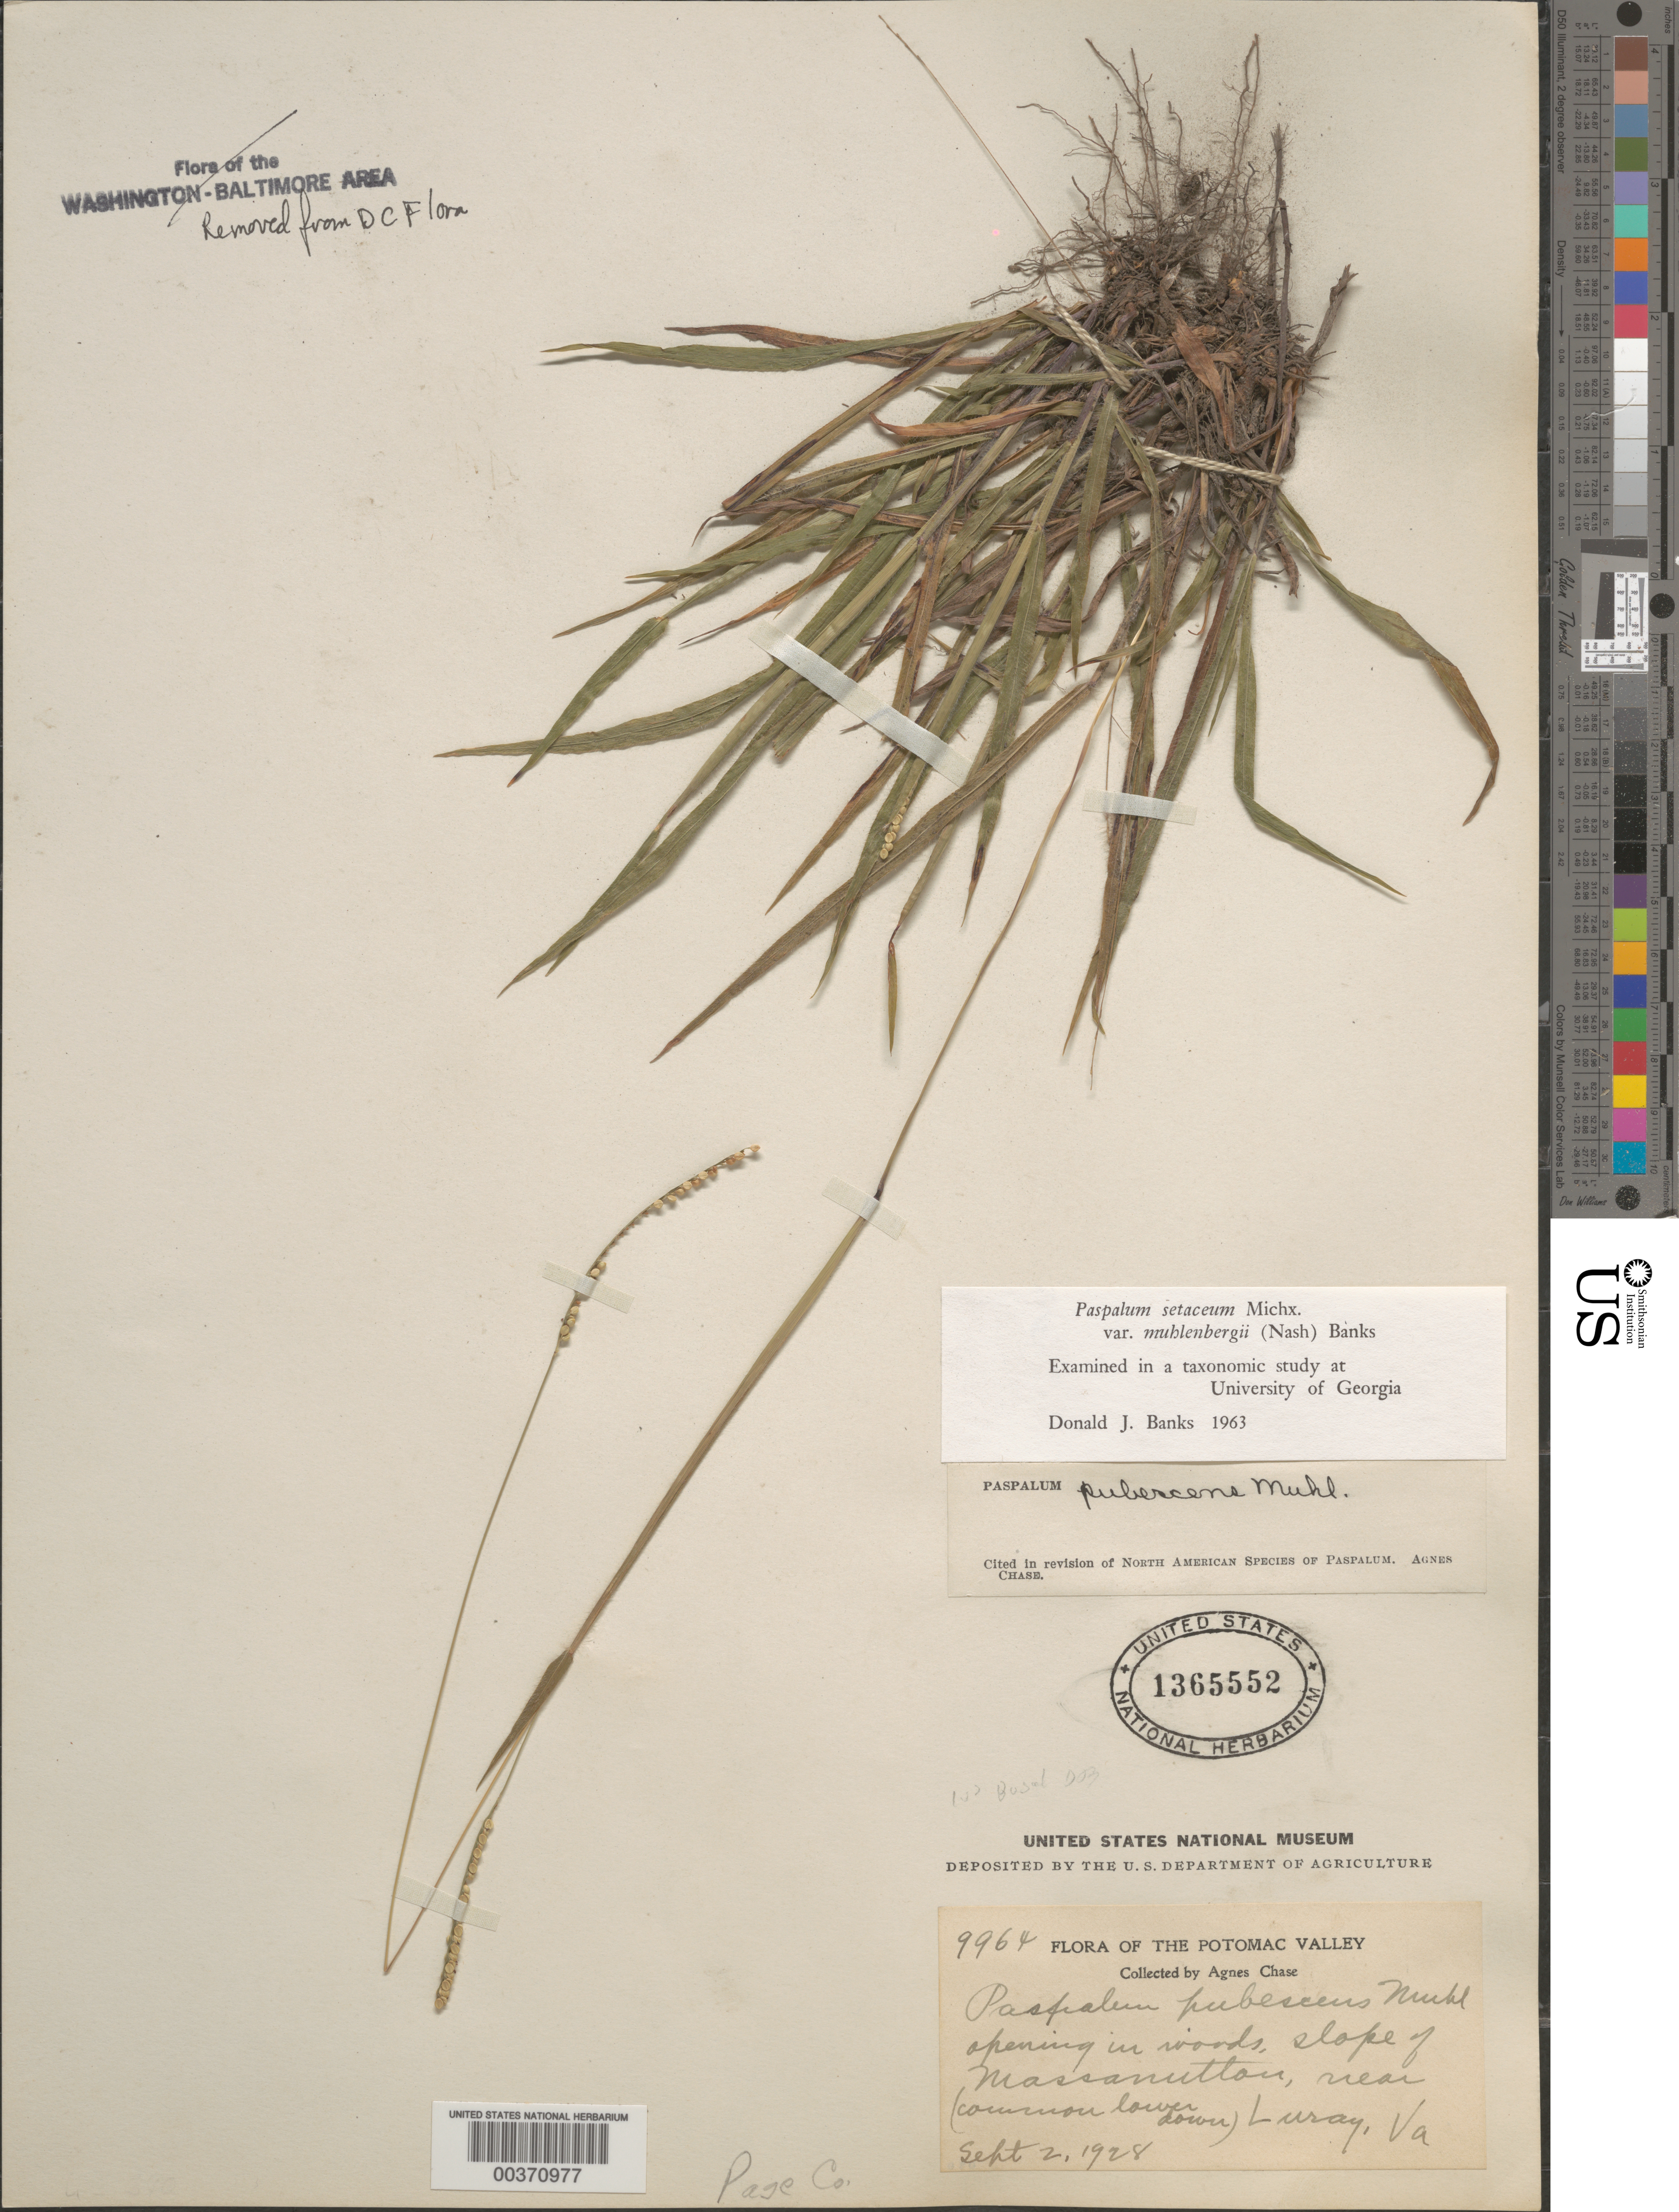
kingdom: Plantae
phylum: Tracheophyta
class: Liliopsida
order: Poales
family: Poaceae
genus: Paspalum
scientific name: Paspalum setaceum var. muhlenbergii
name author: (Nash) D.J. Banks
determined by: Banks, D. J.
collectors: A. Chase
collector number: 9964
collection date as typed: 02 Sep 1928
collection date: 1928-09-02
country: United States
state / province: Virginia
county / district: Page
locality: Slope of massanutten, luray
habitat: Opening in woods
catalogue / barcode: US 1365552